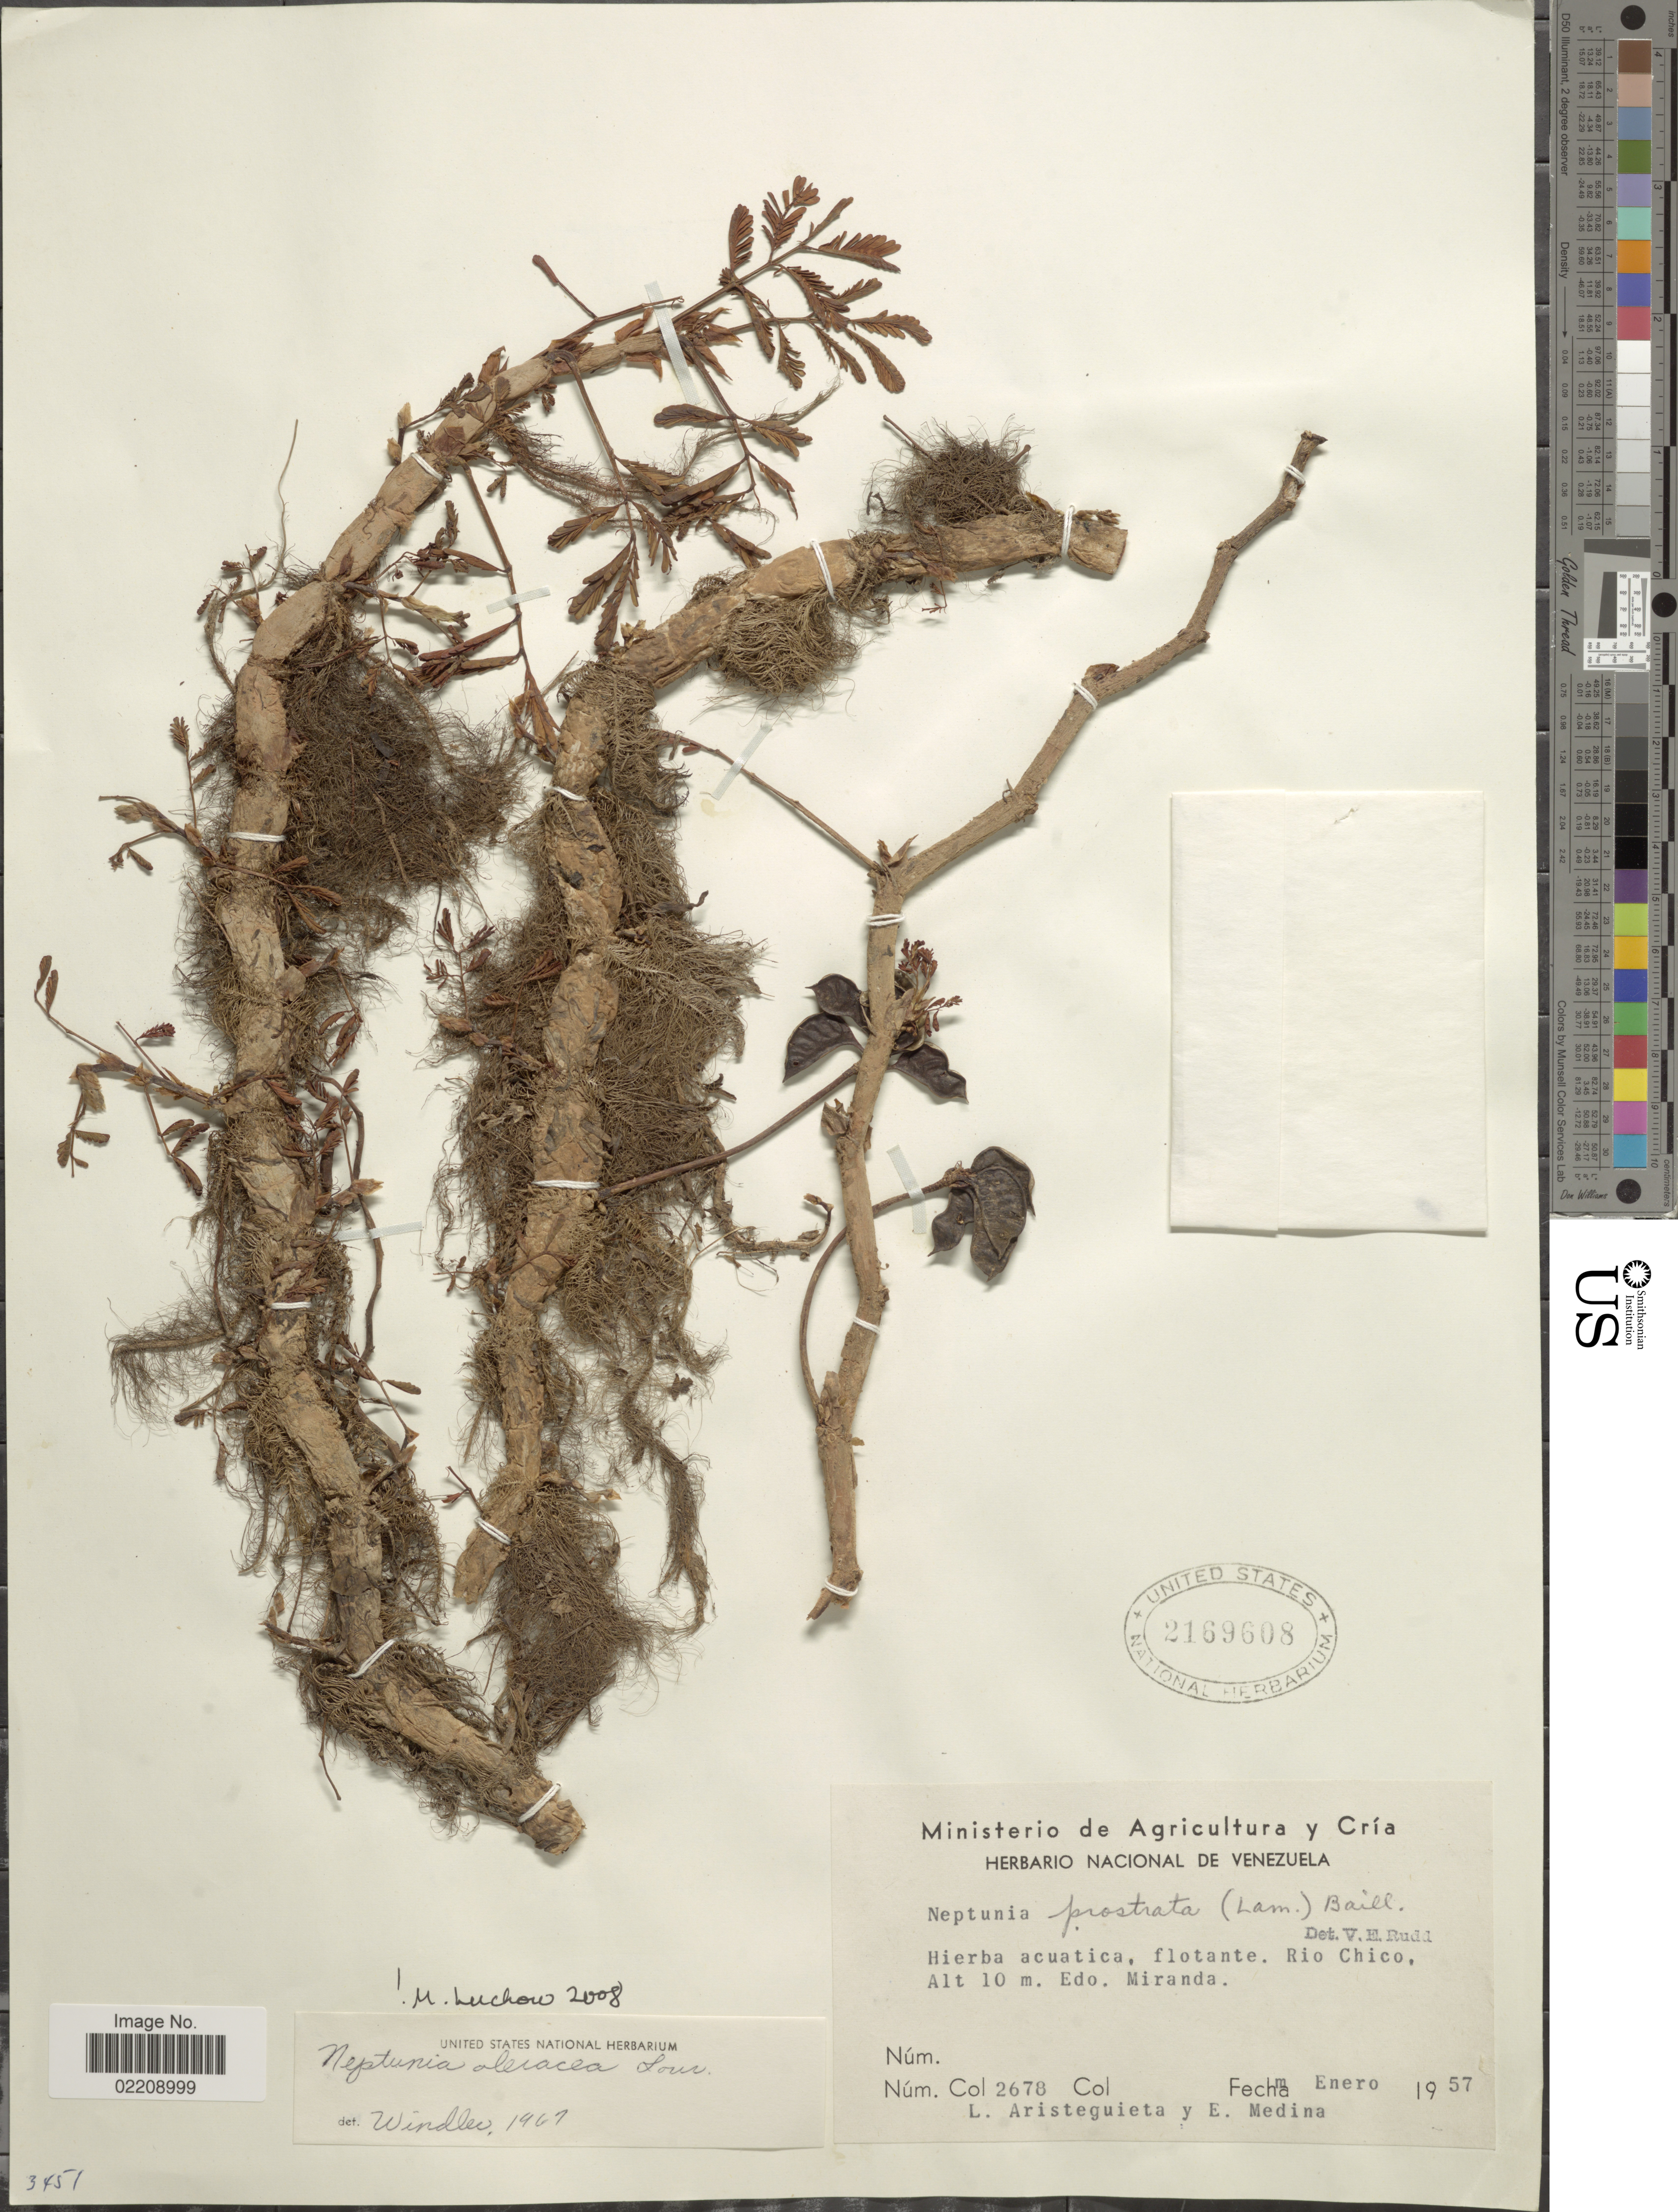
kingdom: Plantae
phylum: Tracheophyta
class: Magnoliopsida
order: Fabales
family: Fabaceae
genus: Neptunia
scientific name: Neptunia oleracea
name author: Lour.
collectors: L. Aristeguieta & E. Medina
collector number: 2678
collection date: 1957-01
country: Venezuela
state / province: Miranda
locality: Rio Chico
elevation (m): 10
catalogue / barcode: US 2169608